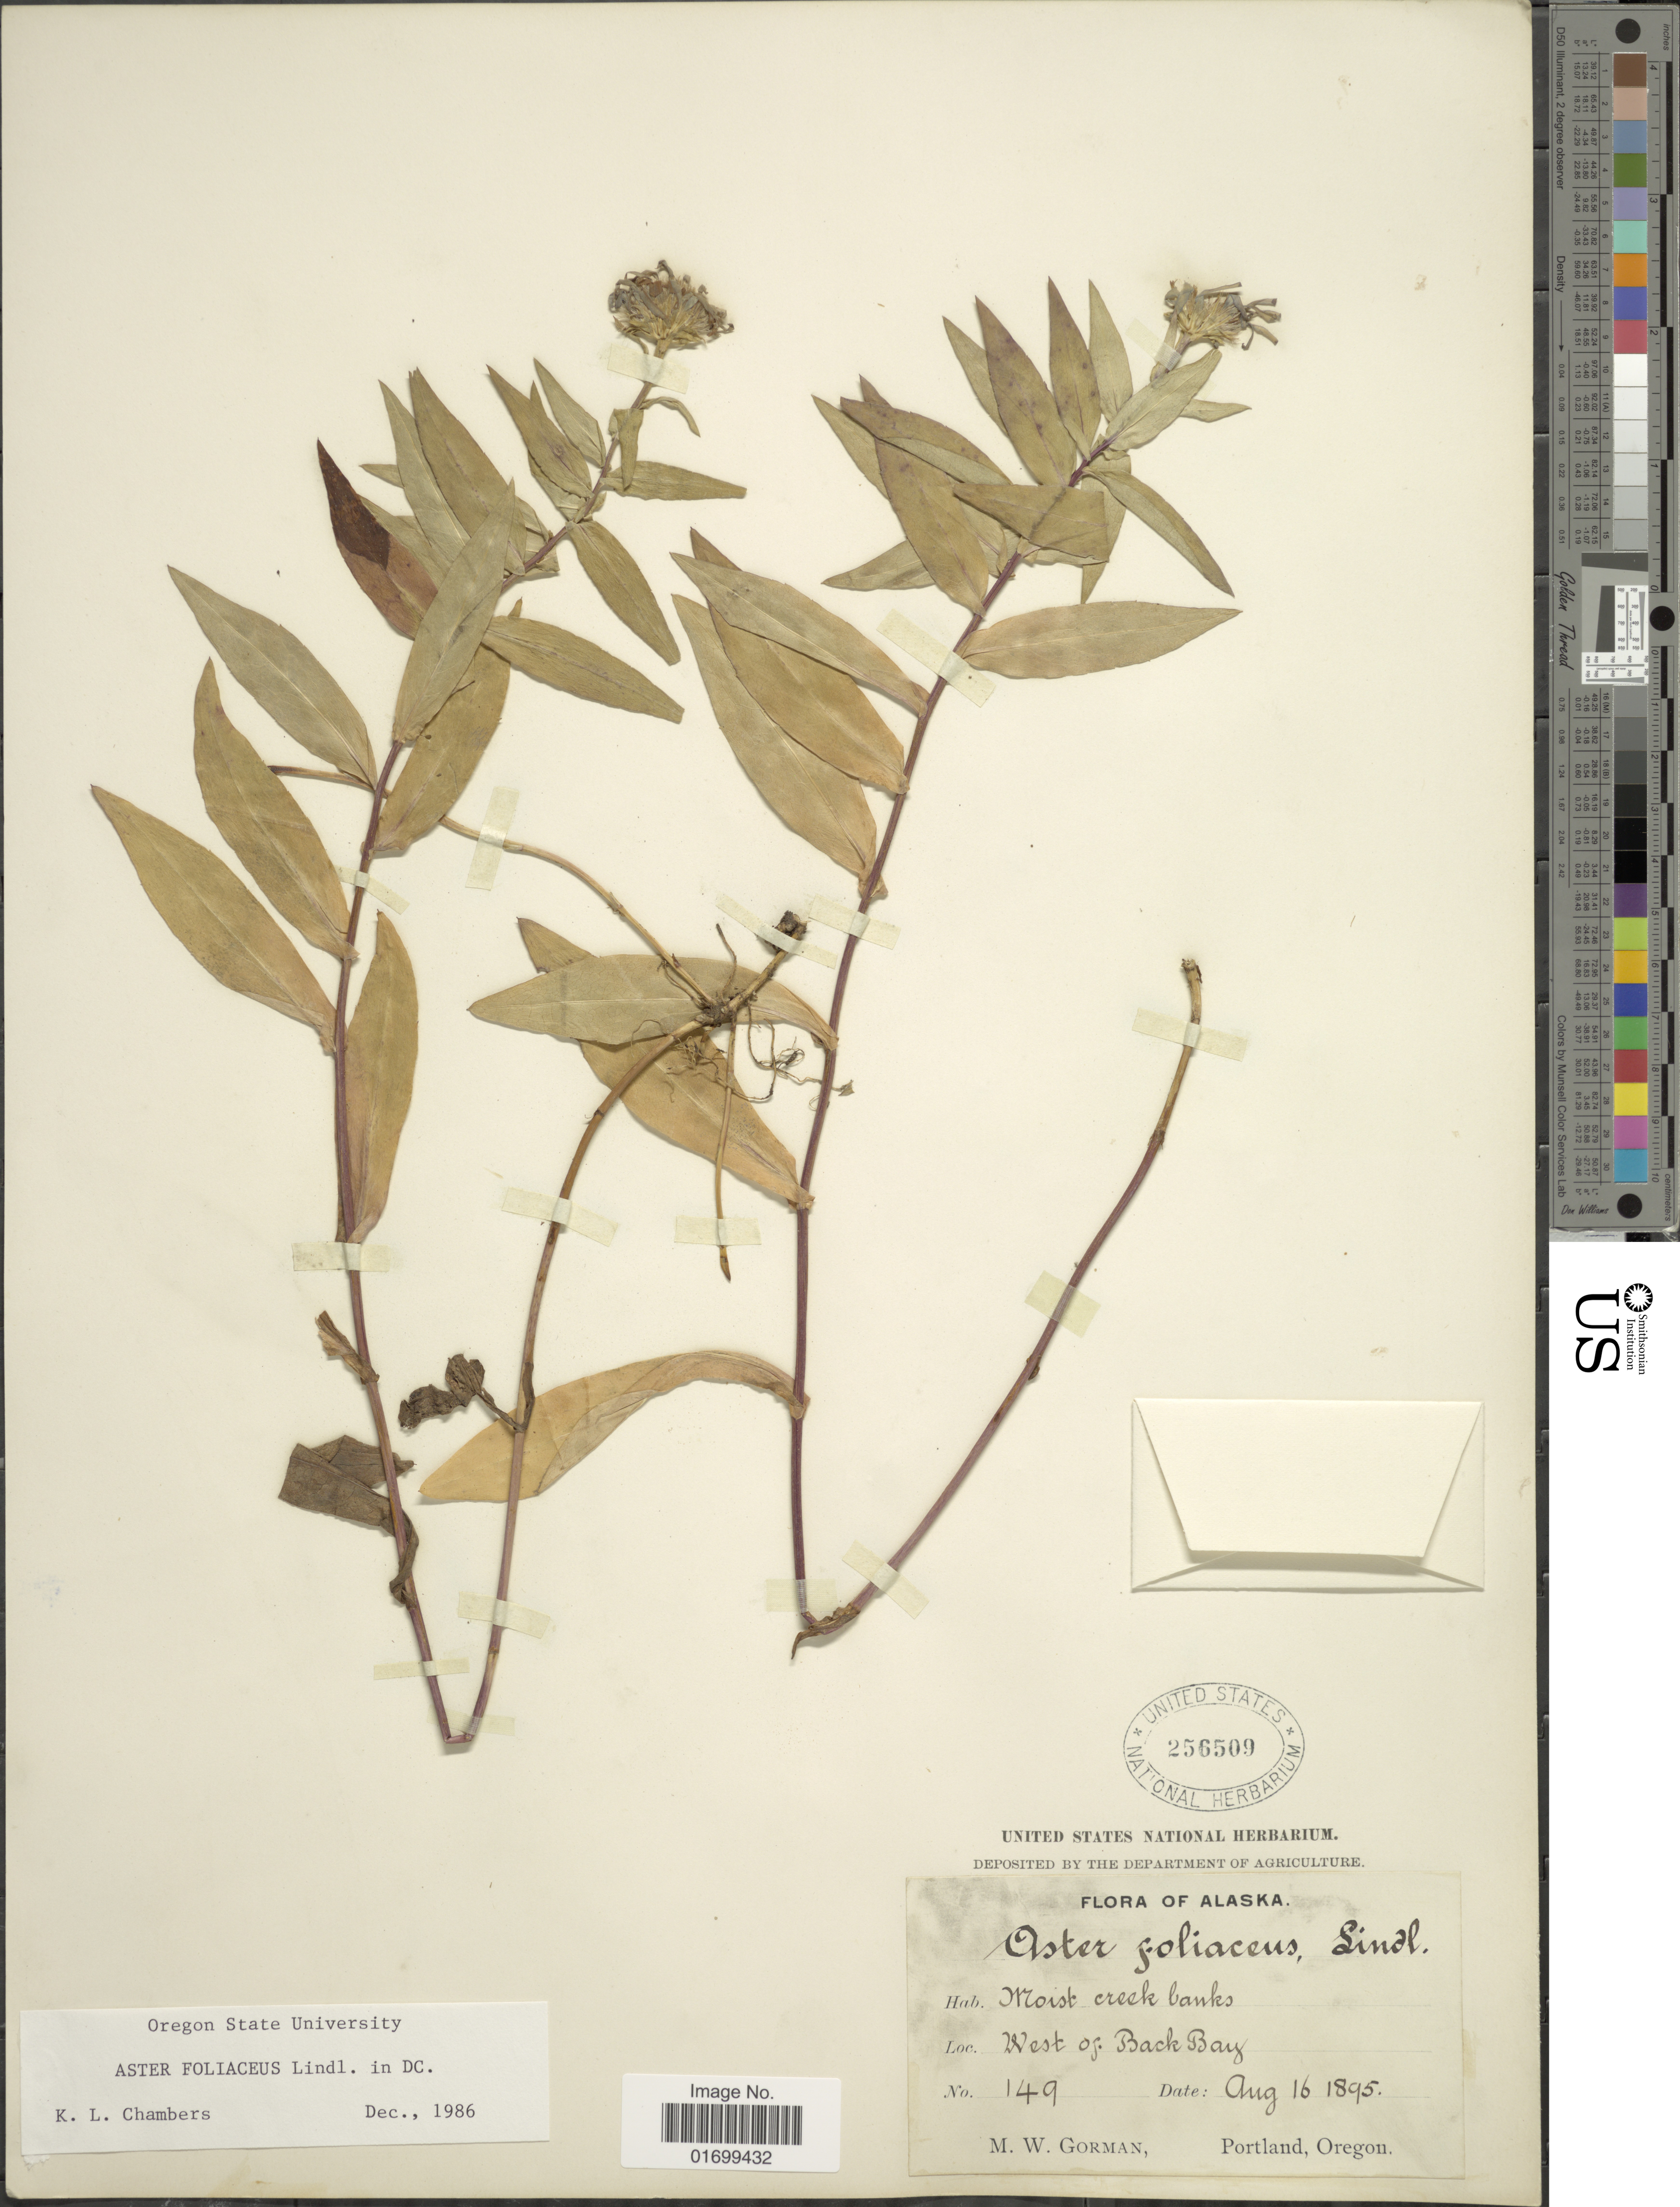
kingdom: Plantae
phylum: Tracheophyta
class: Magnoliopsida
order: Asterales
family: Asteraceae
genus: Symphyotrichum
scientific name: Symphyotrichum foliaceum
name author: (Lindl. ex DC.) G.L. Nesom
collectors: M. W. Gorman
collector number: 149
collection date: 1895-08-16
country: United States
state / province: Alaska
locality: West of Back Bay, moist creek banks.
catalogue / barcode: US 256509